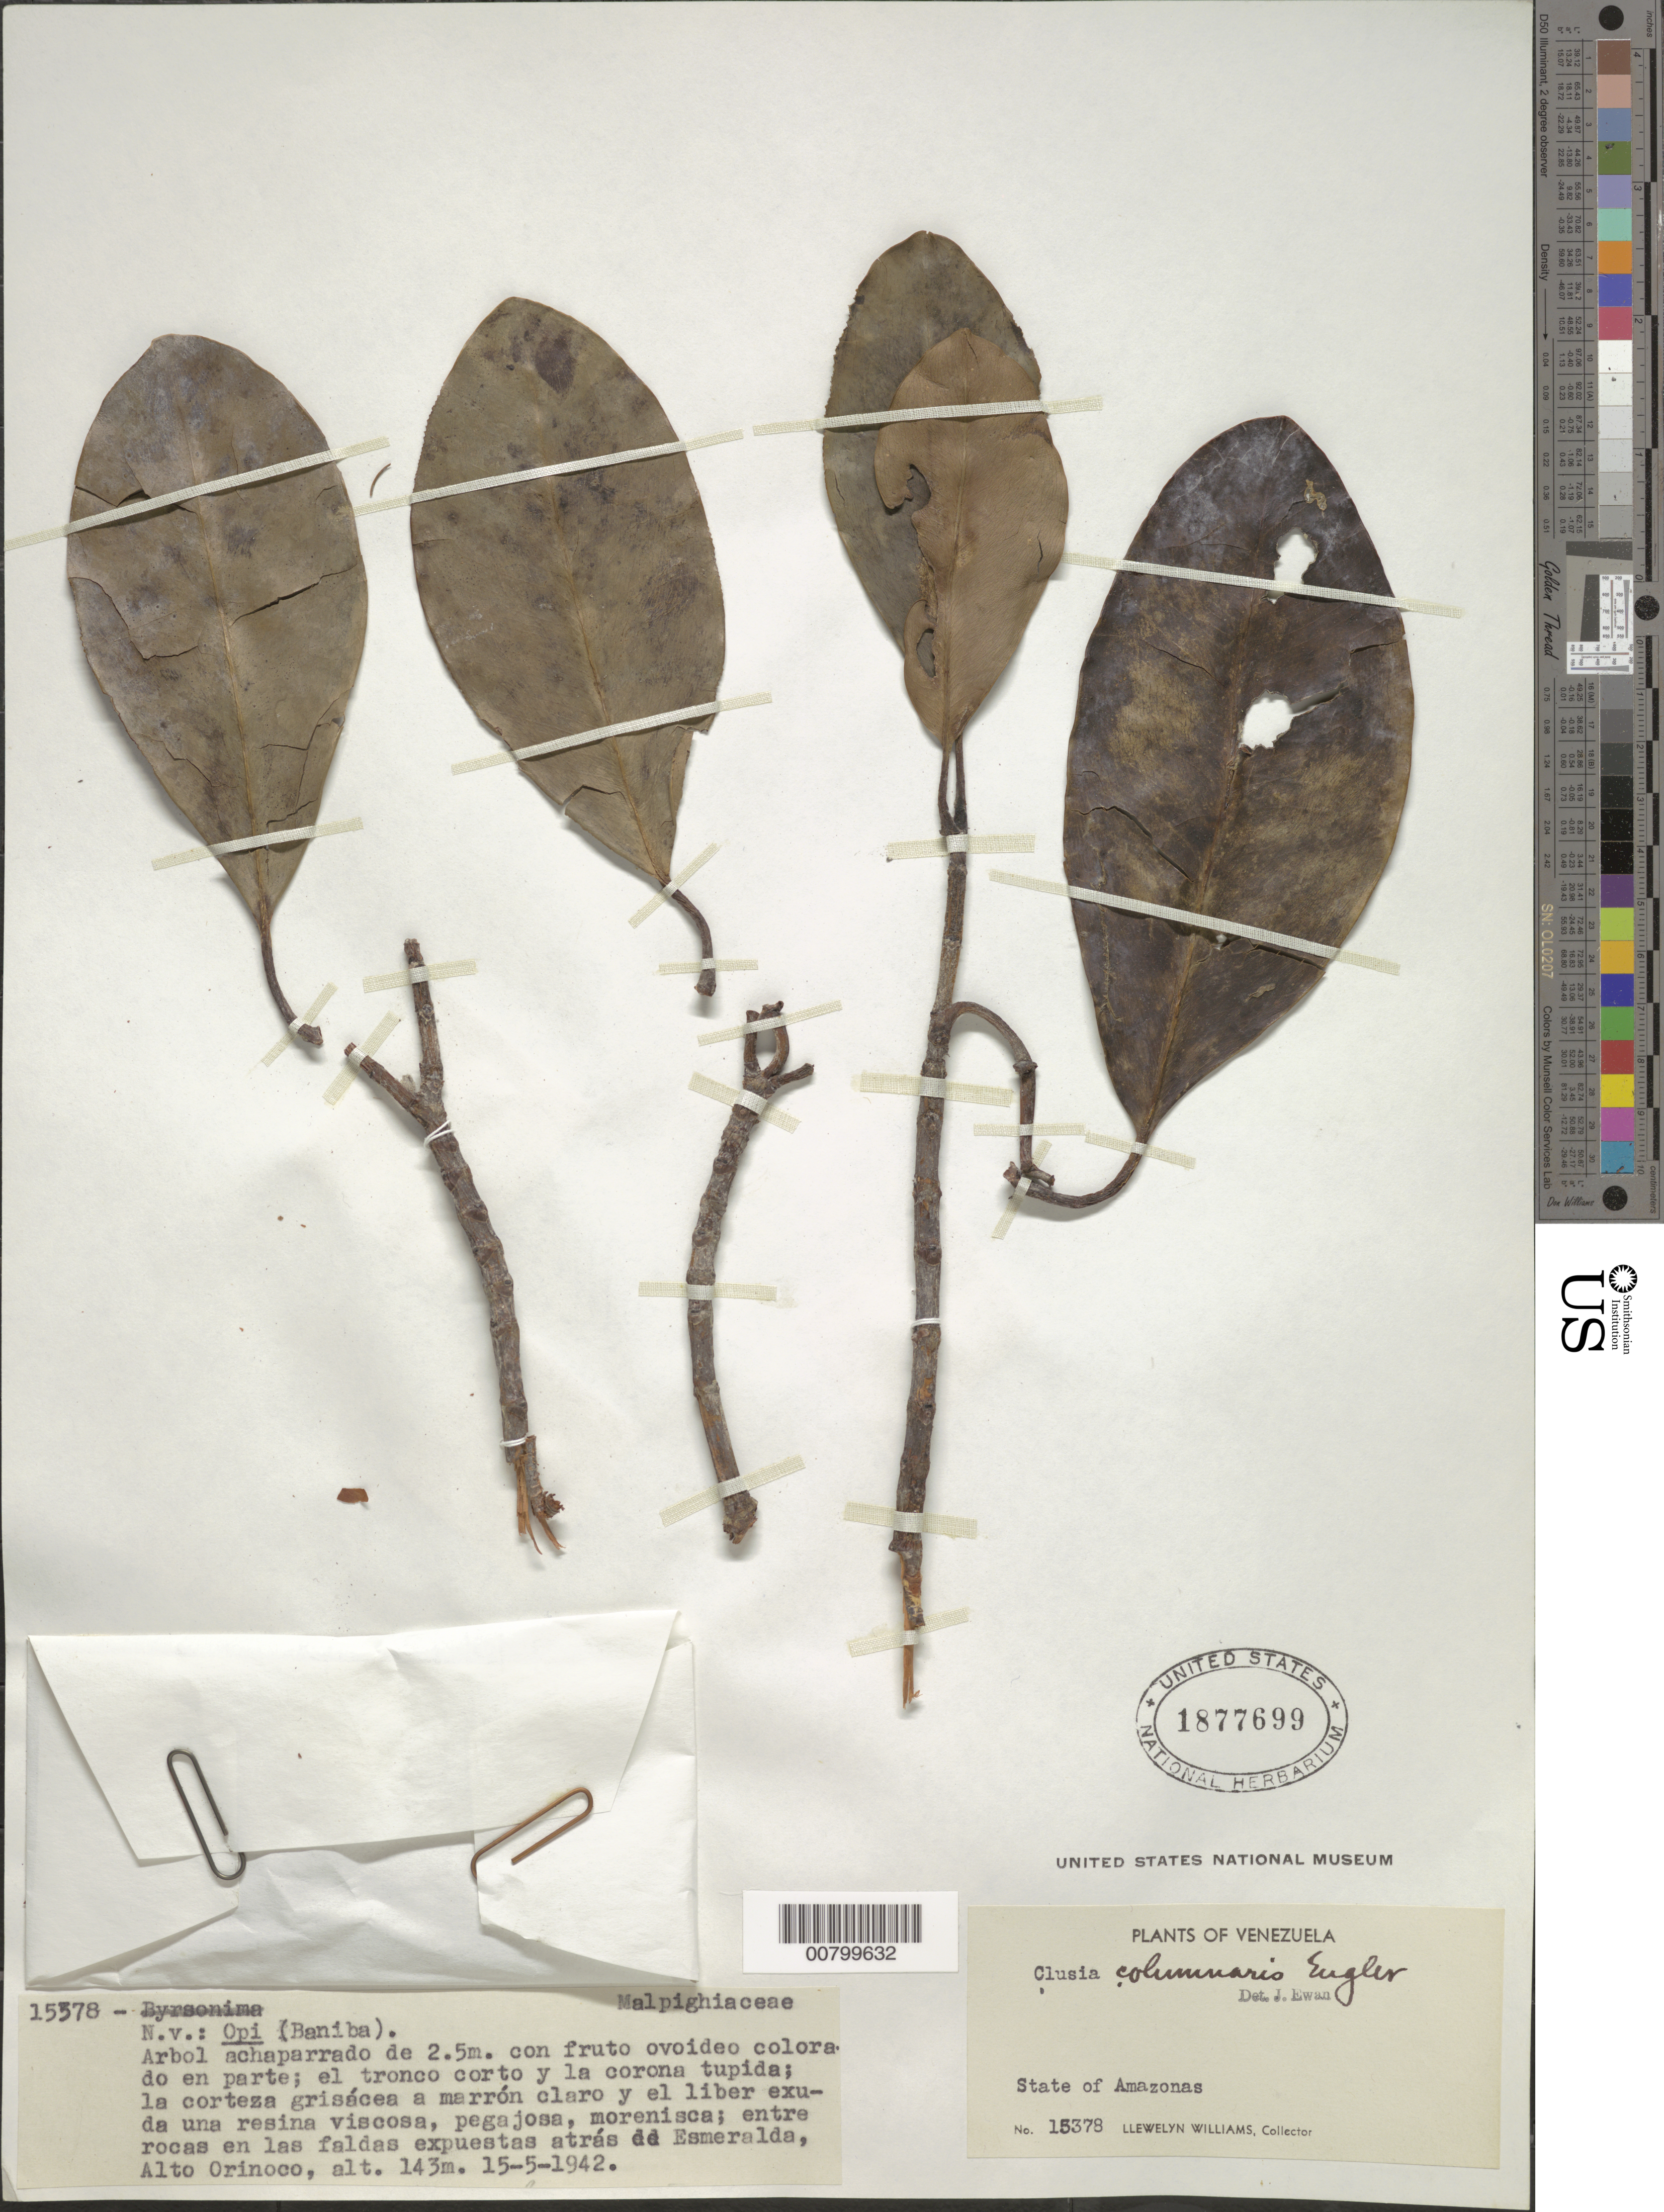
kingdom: Plantae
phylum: Tracheophyta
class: Magnoliopsida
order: Malpighiales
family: Clusiaceae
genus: Clusia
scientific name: Clusia columnaris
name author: Engl.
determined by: Ewan, J. A.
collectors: Ll. Williams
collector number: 15378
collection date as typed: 15-May-42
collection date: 1942-05-15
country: Venezuela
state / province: Amazonas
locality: Esmeralda, Alto Orinoco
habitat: Entre rocas en las faldas expuestas atrás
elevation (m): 143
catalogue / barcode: US 1877699